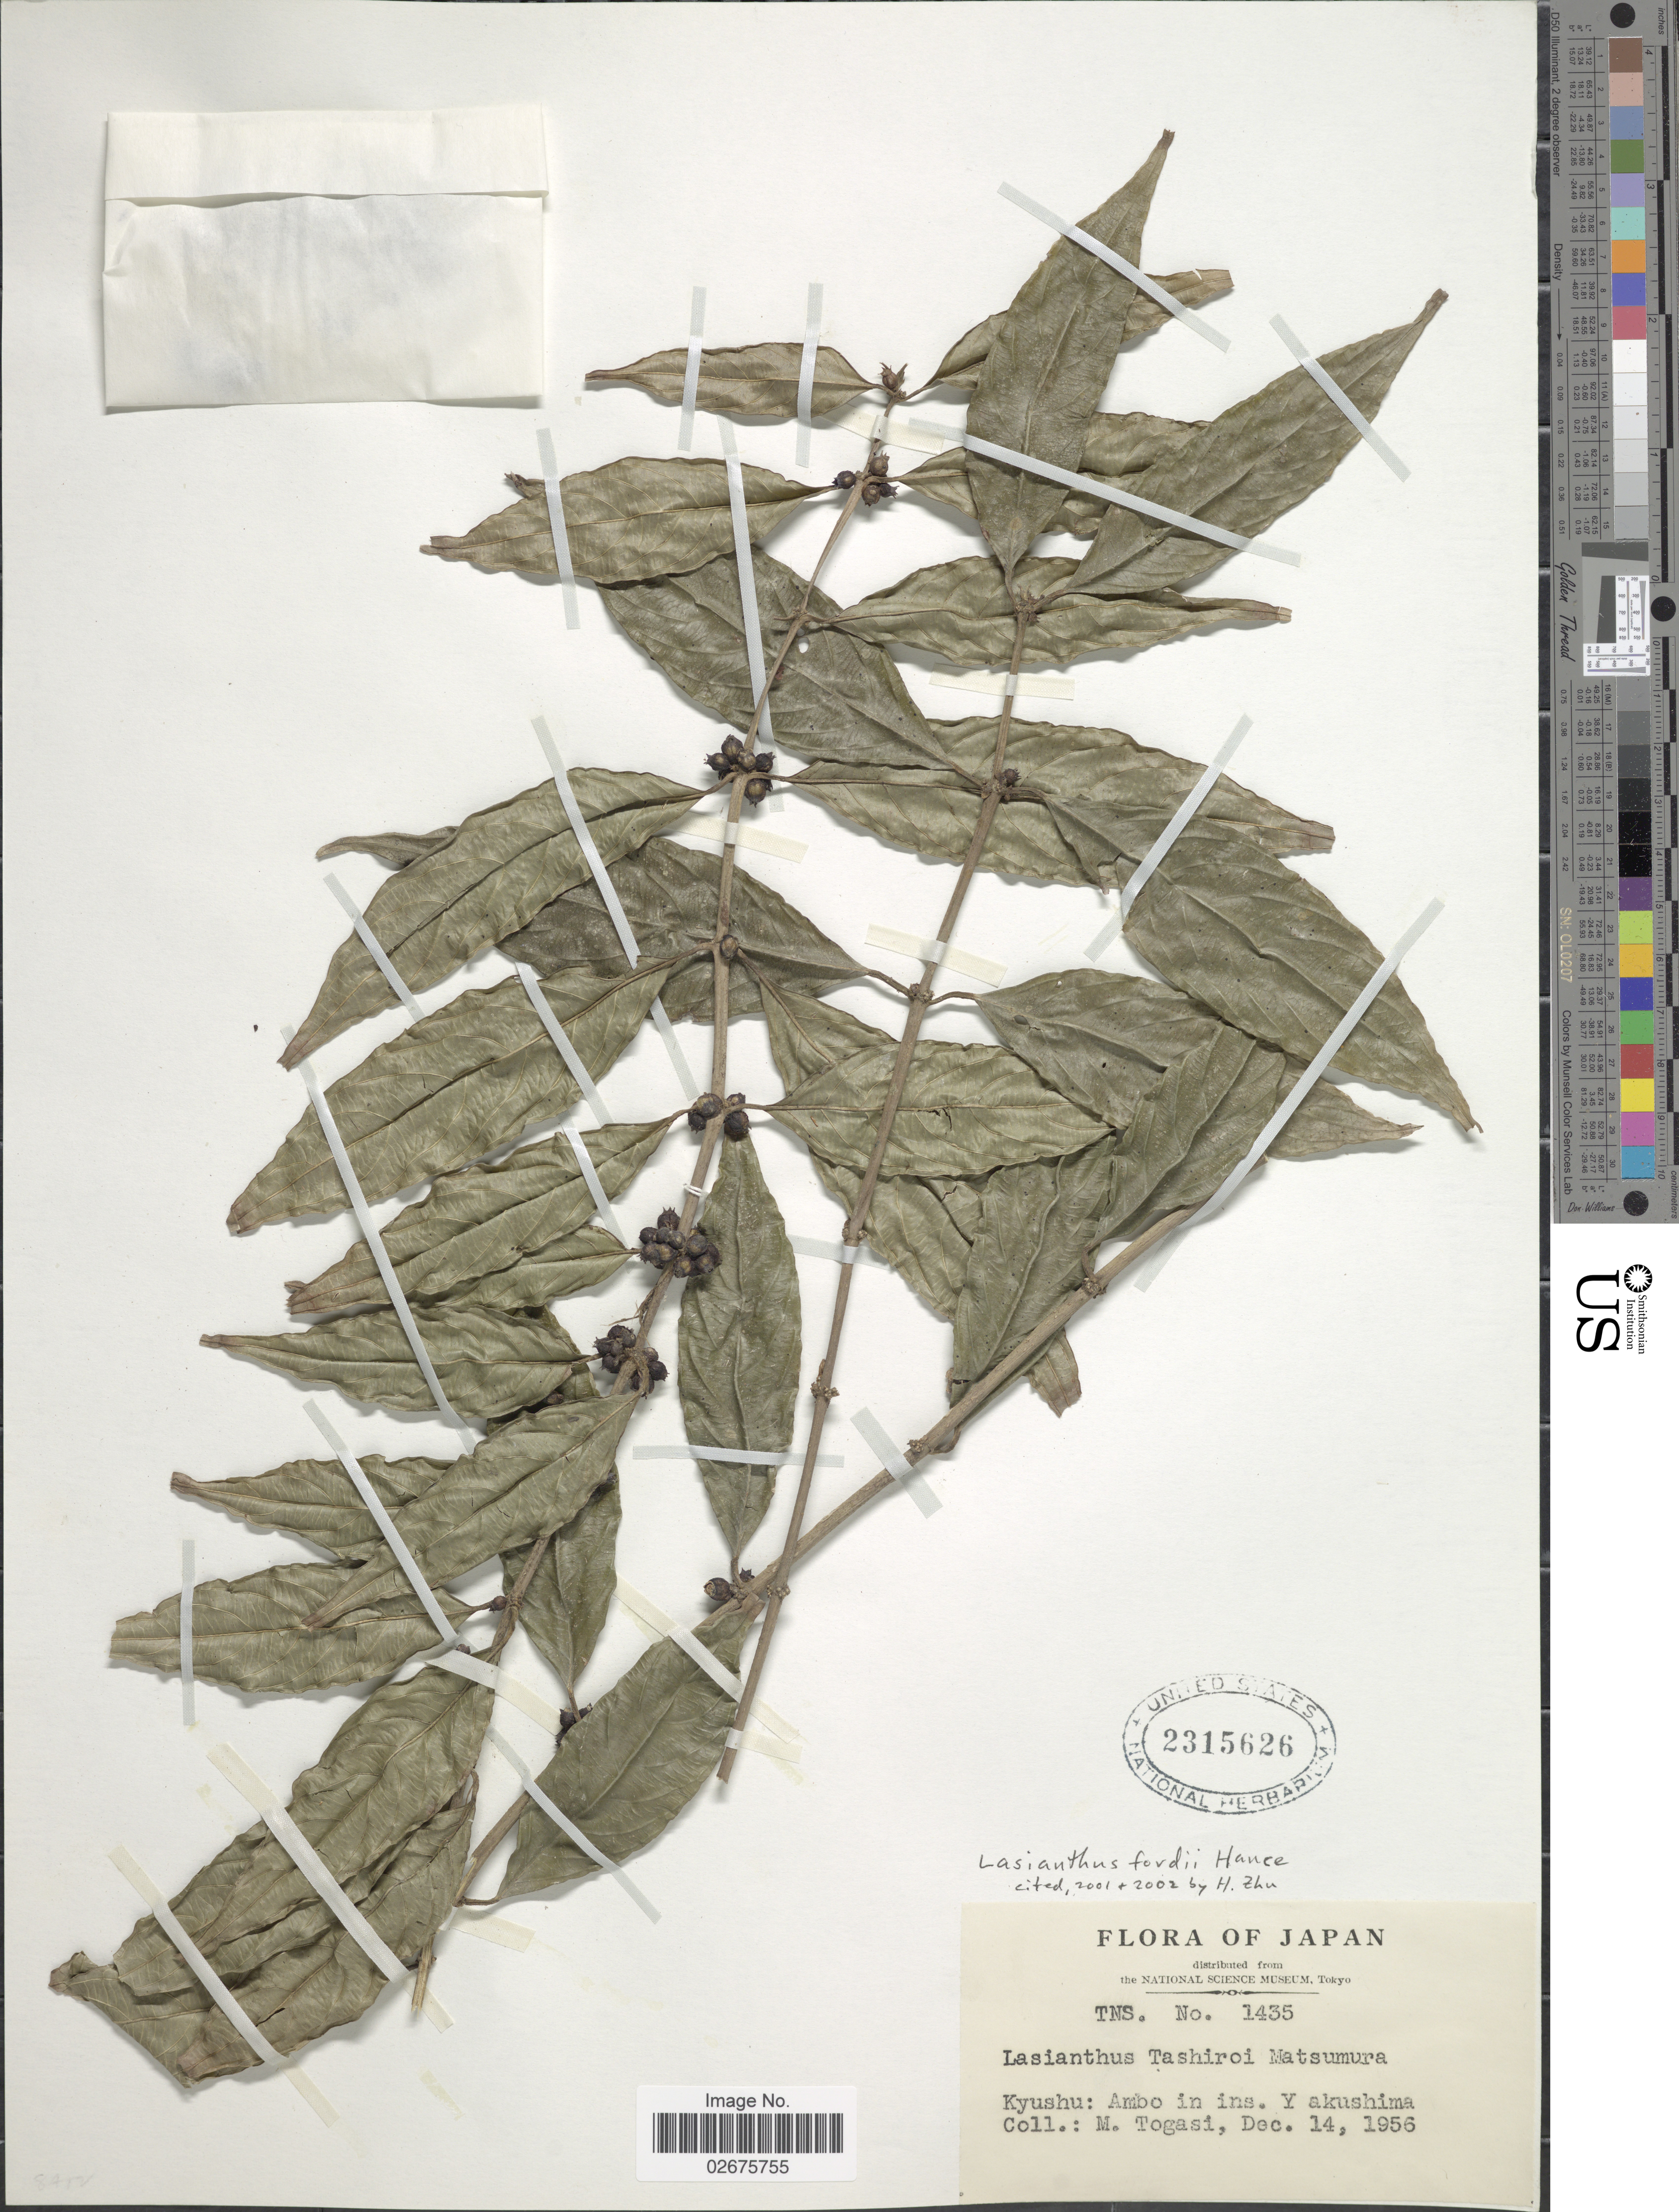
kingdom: Plantae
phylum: Tracheophyta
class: Magnoliopsida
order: Gentianales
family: Rubiaceae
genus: Lasianthus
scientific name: Lasianthus fordii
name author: Hance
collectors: M. Togasi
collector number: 1435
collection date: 1956-12-14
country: Japan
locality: Kyushu: Ambo, ins. Yakushima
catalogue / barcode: US 2315626